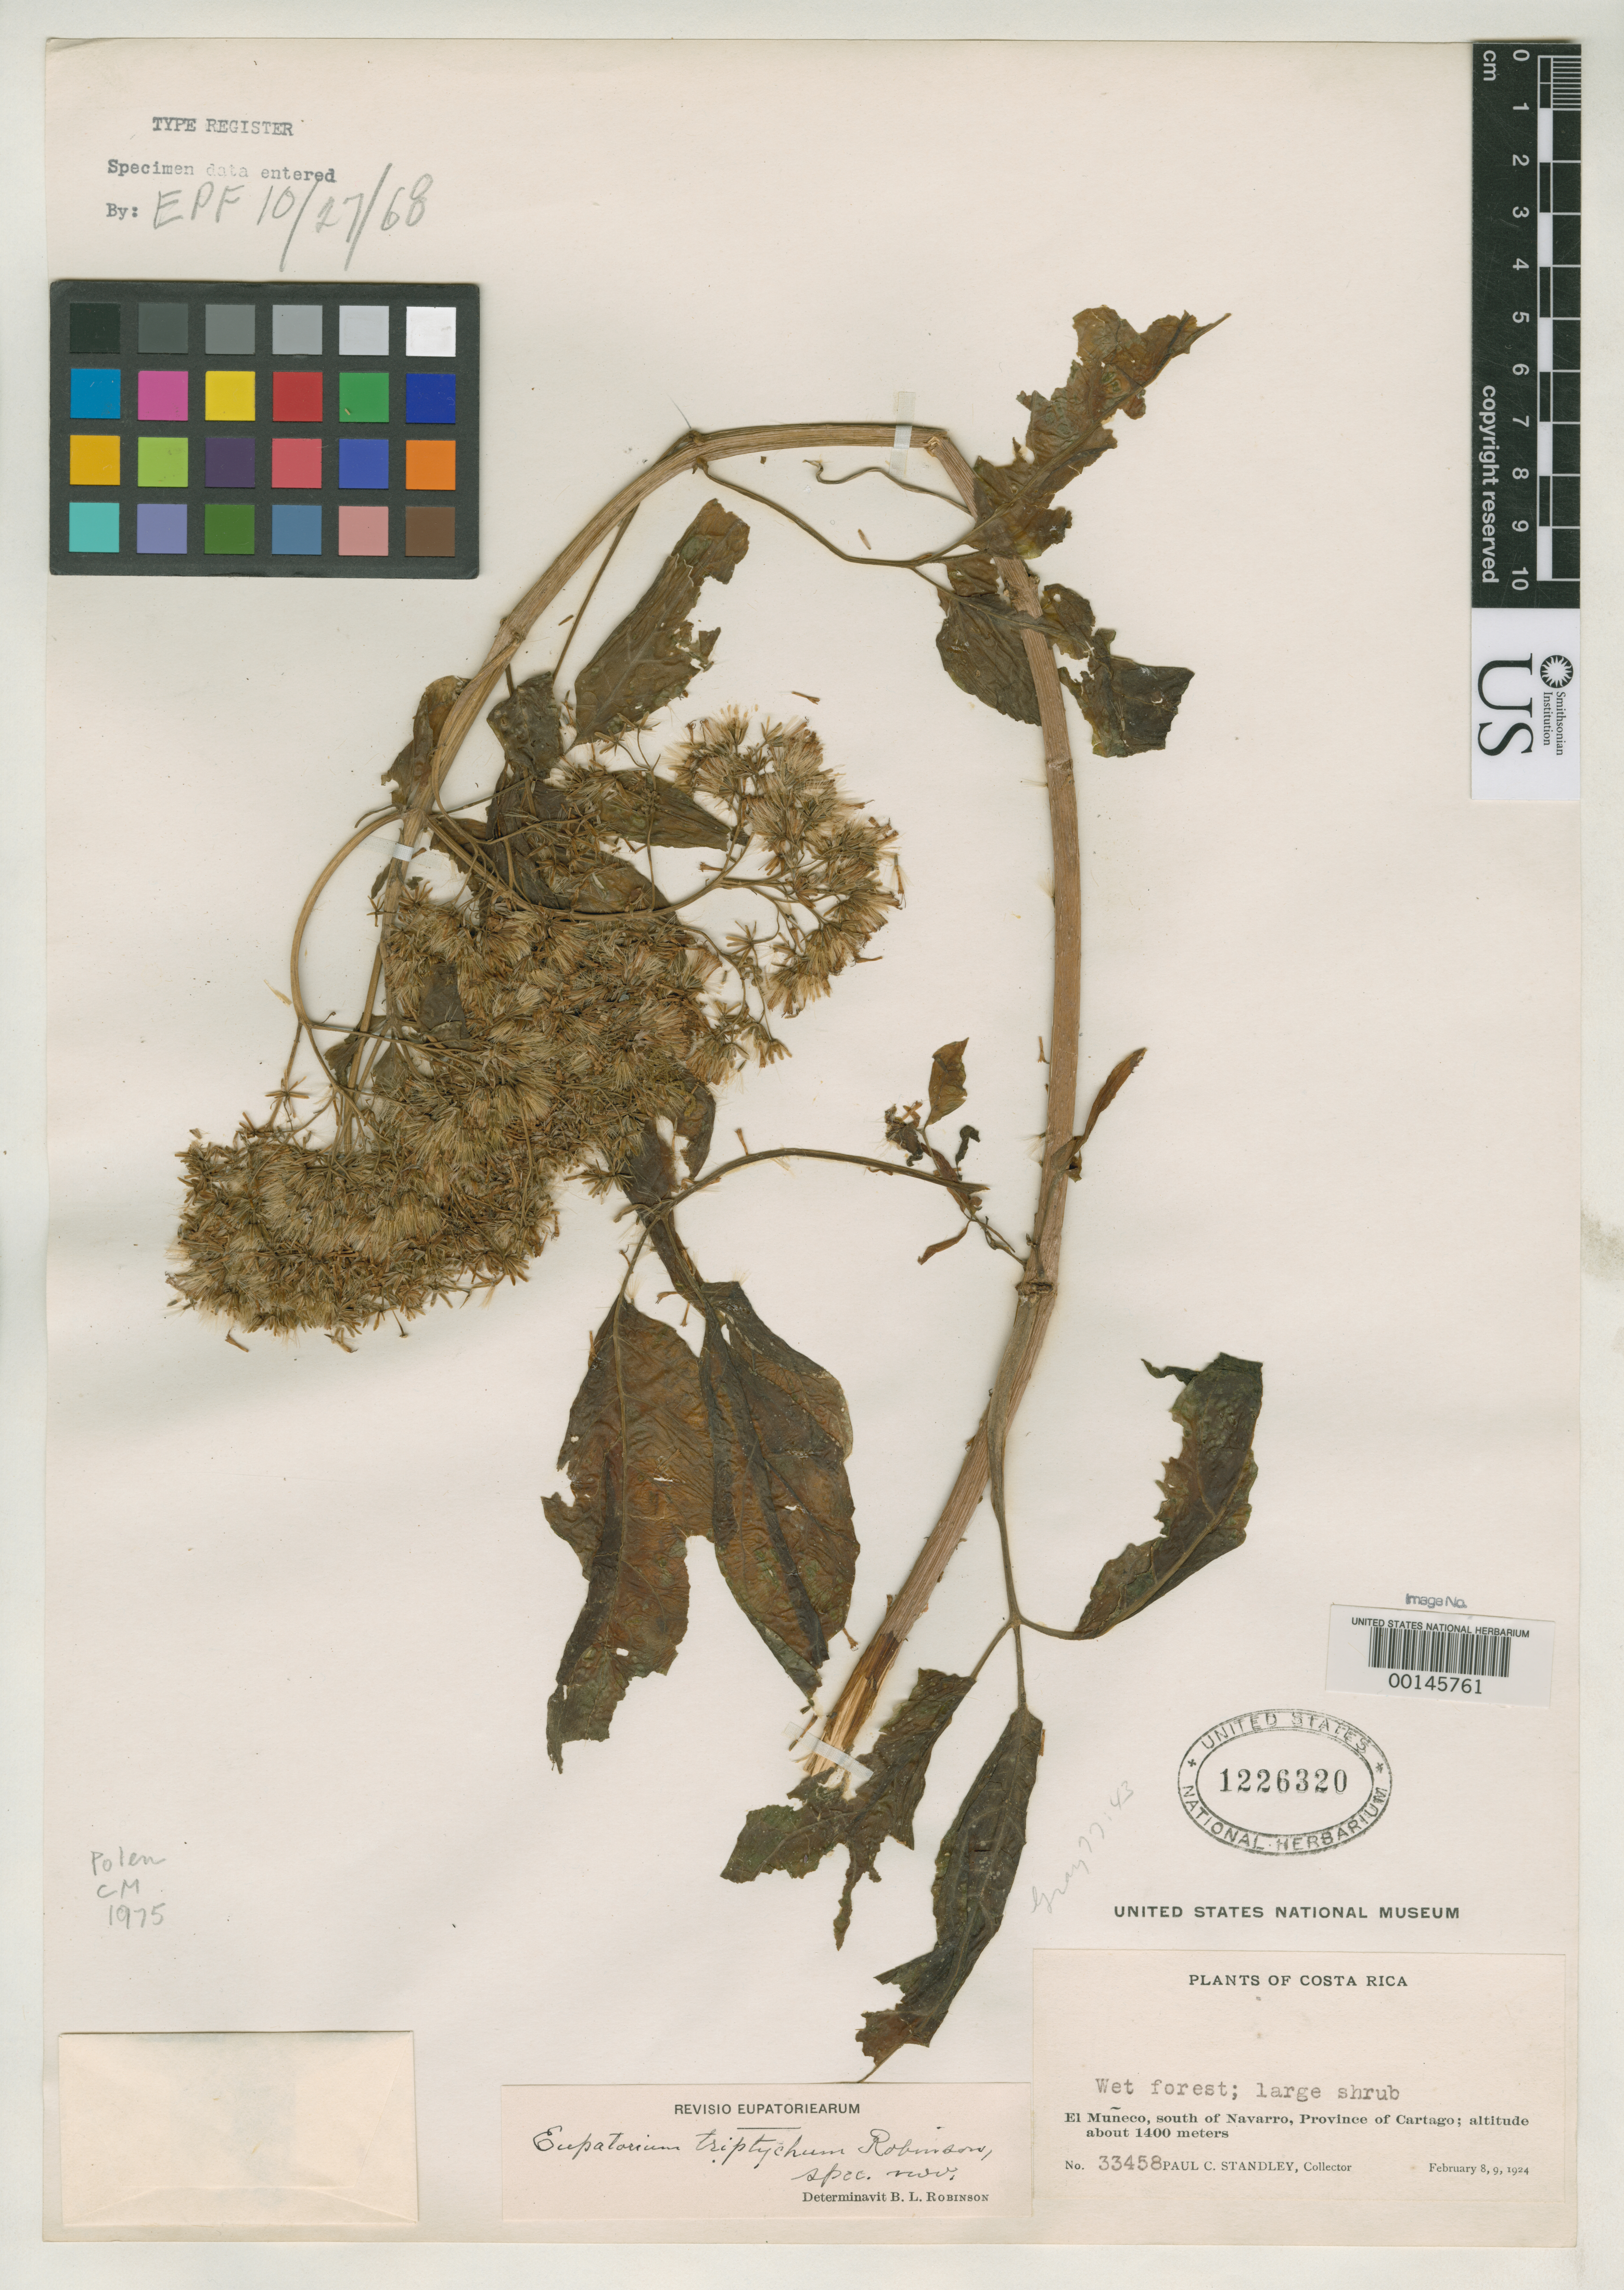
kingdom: Plantae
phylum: Tracheophyta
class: Magnoliopsida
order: Asterales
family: Asteraceae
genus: Eupatorium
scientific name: Eupatorium triptychum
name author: B.L. Rob.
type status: Type Collection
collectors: P. C. Standley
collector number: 33458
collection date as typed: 08 Feb 1924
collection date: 1924-02-08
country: Costa Rica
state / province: Cartago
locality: El Muneco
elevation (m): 1400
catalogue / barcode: US 1226320